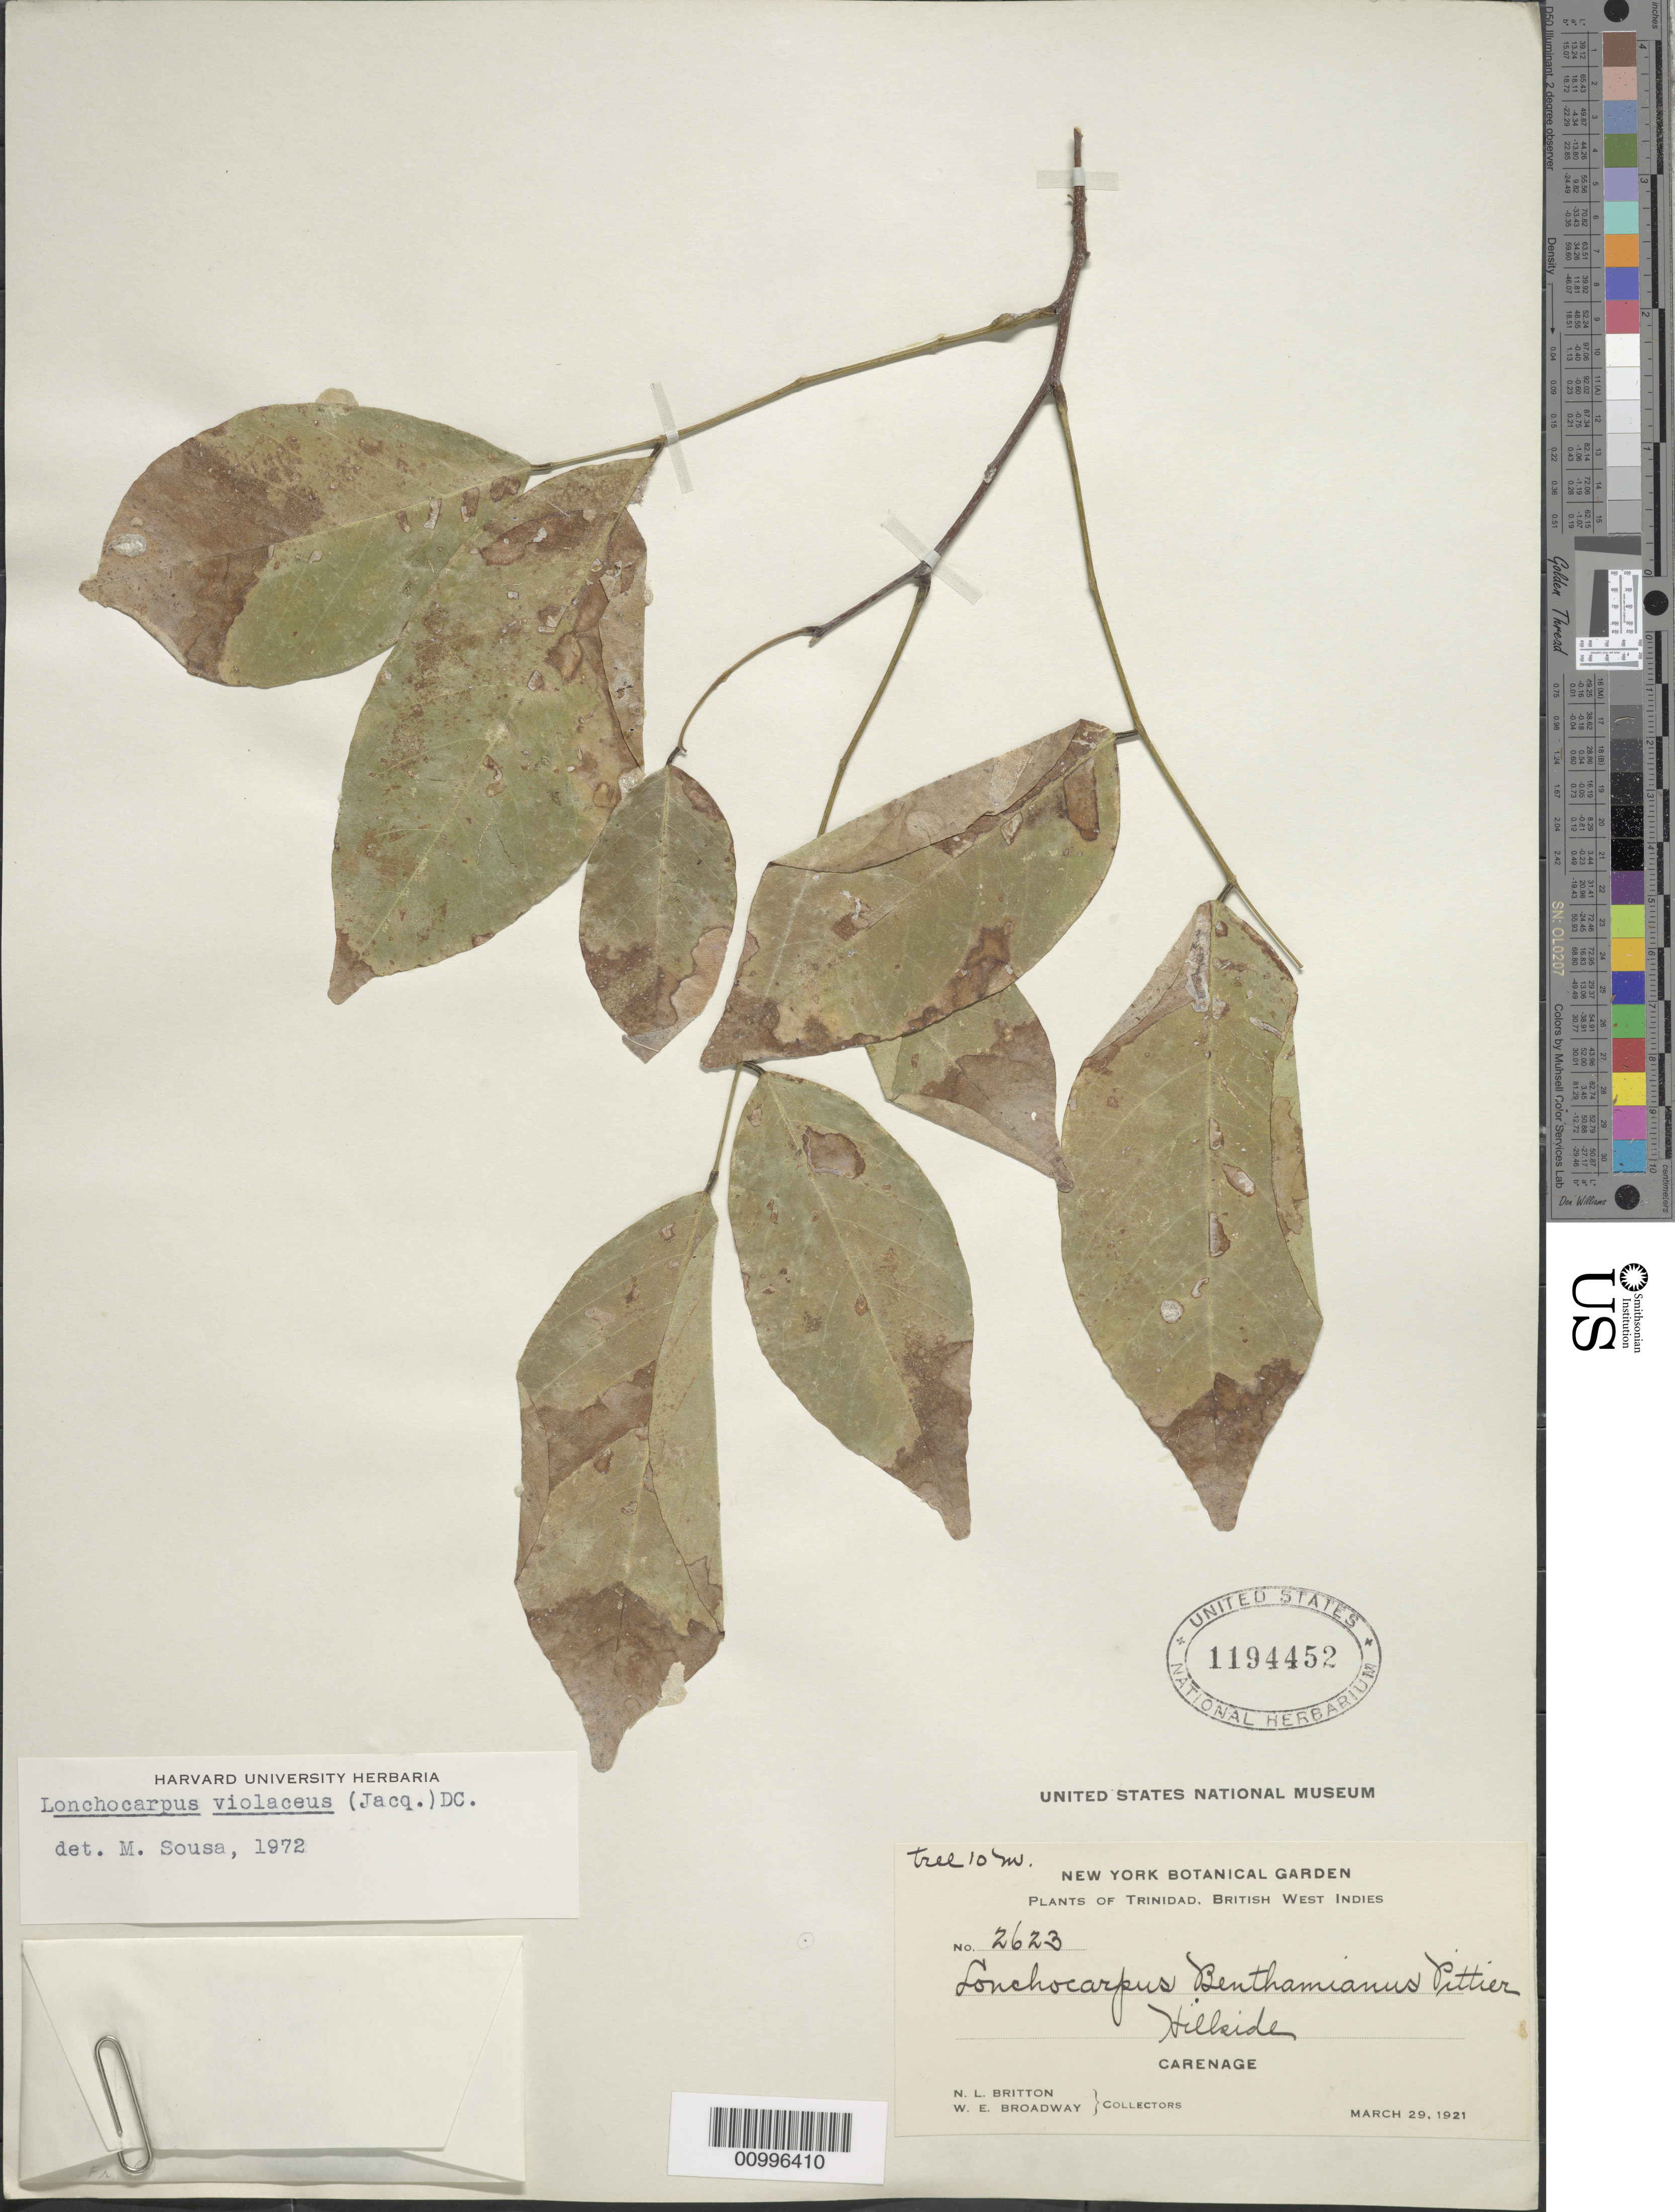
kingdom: Plantae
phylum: Tracheophyta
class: Magnoliopsida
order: Fabales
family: Fabaceae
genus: Lonchocarpus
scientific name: Lonchocarpus violaceus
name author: (Jacq.) DC.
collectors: N. Britton & W. E. Broadway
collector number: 2623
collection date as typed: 29 Mar 1921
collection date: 1921-03-29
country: Trinidad and Tobago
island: Trinidad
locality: Hillside, Carenage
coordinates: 0 N, 0 E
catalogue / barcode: US 1194452